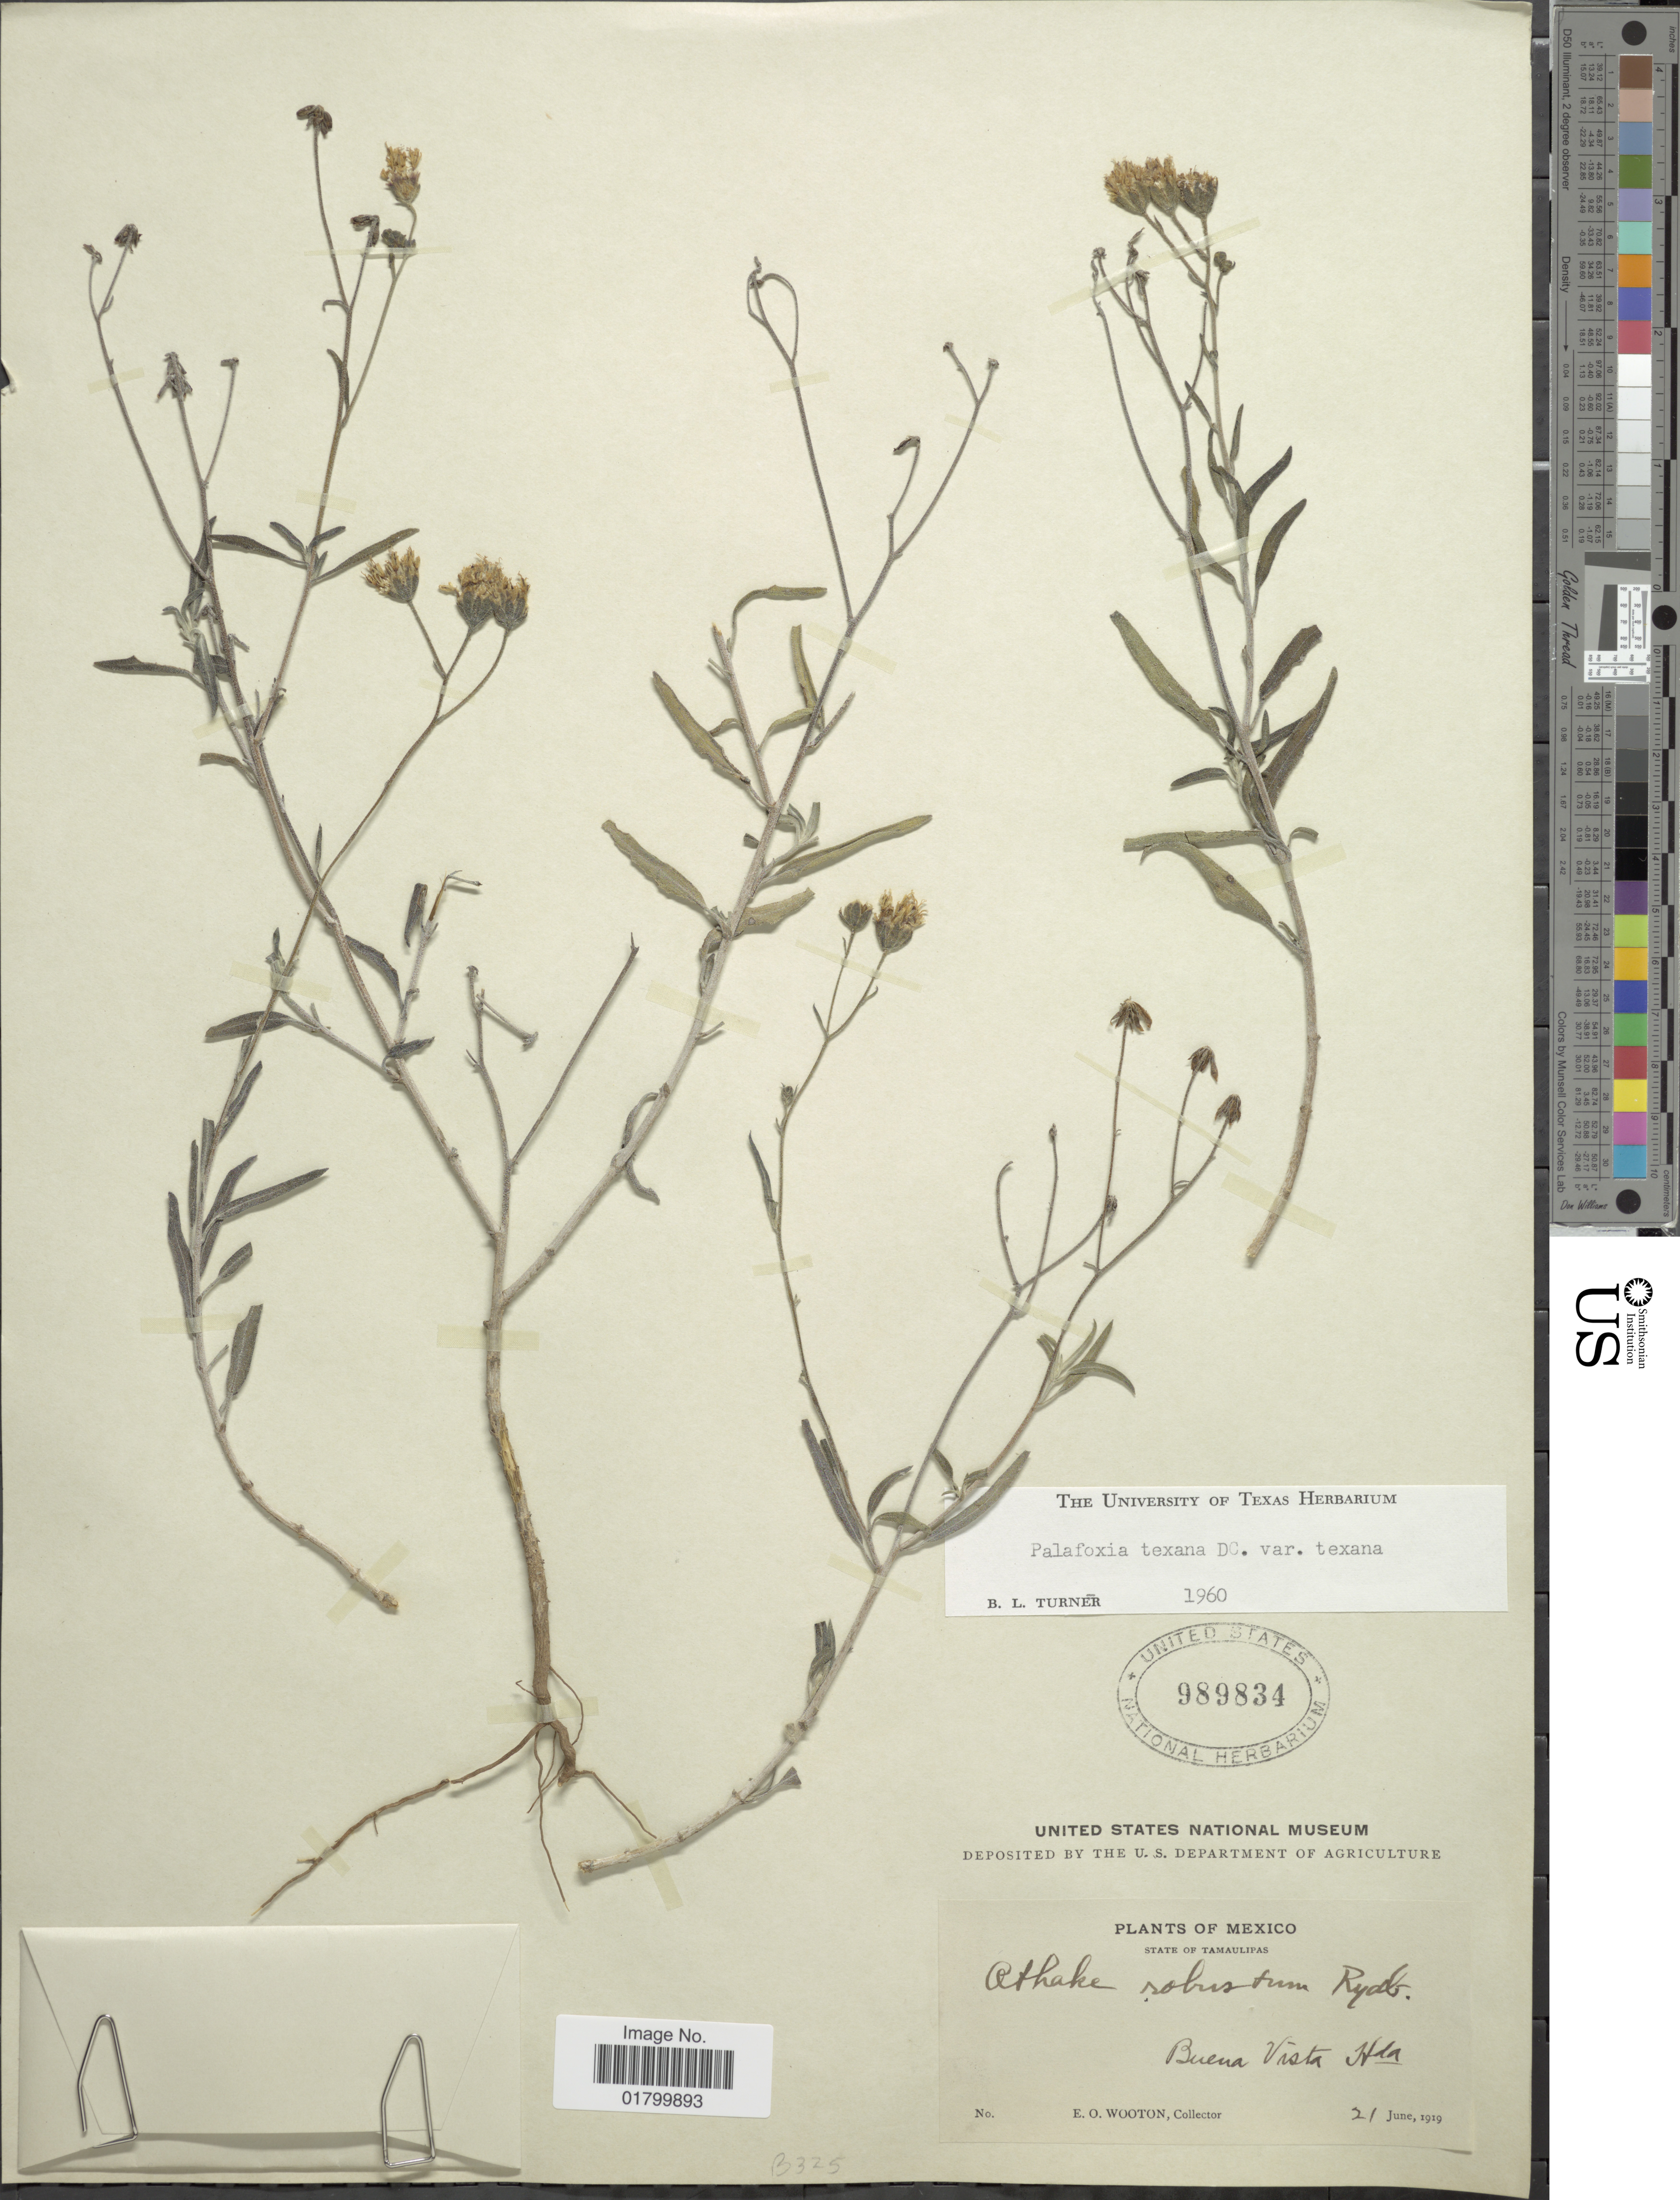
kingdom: Plantae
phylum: Tracheophyta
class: Magnoliopsida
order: Asterales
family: Asteraceae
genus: Palafoxia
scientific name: Palafoxia texana var. texana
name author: DC.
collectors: E. O. Wooton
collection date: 1919-06-21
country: Mexico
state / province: Tamaulipas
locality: State of Tamaulipas, Buena Vista Hda.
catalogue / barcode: US 989834